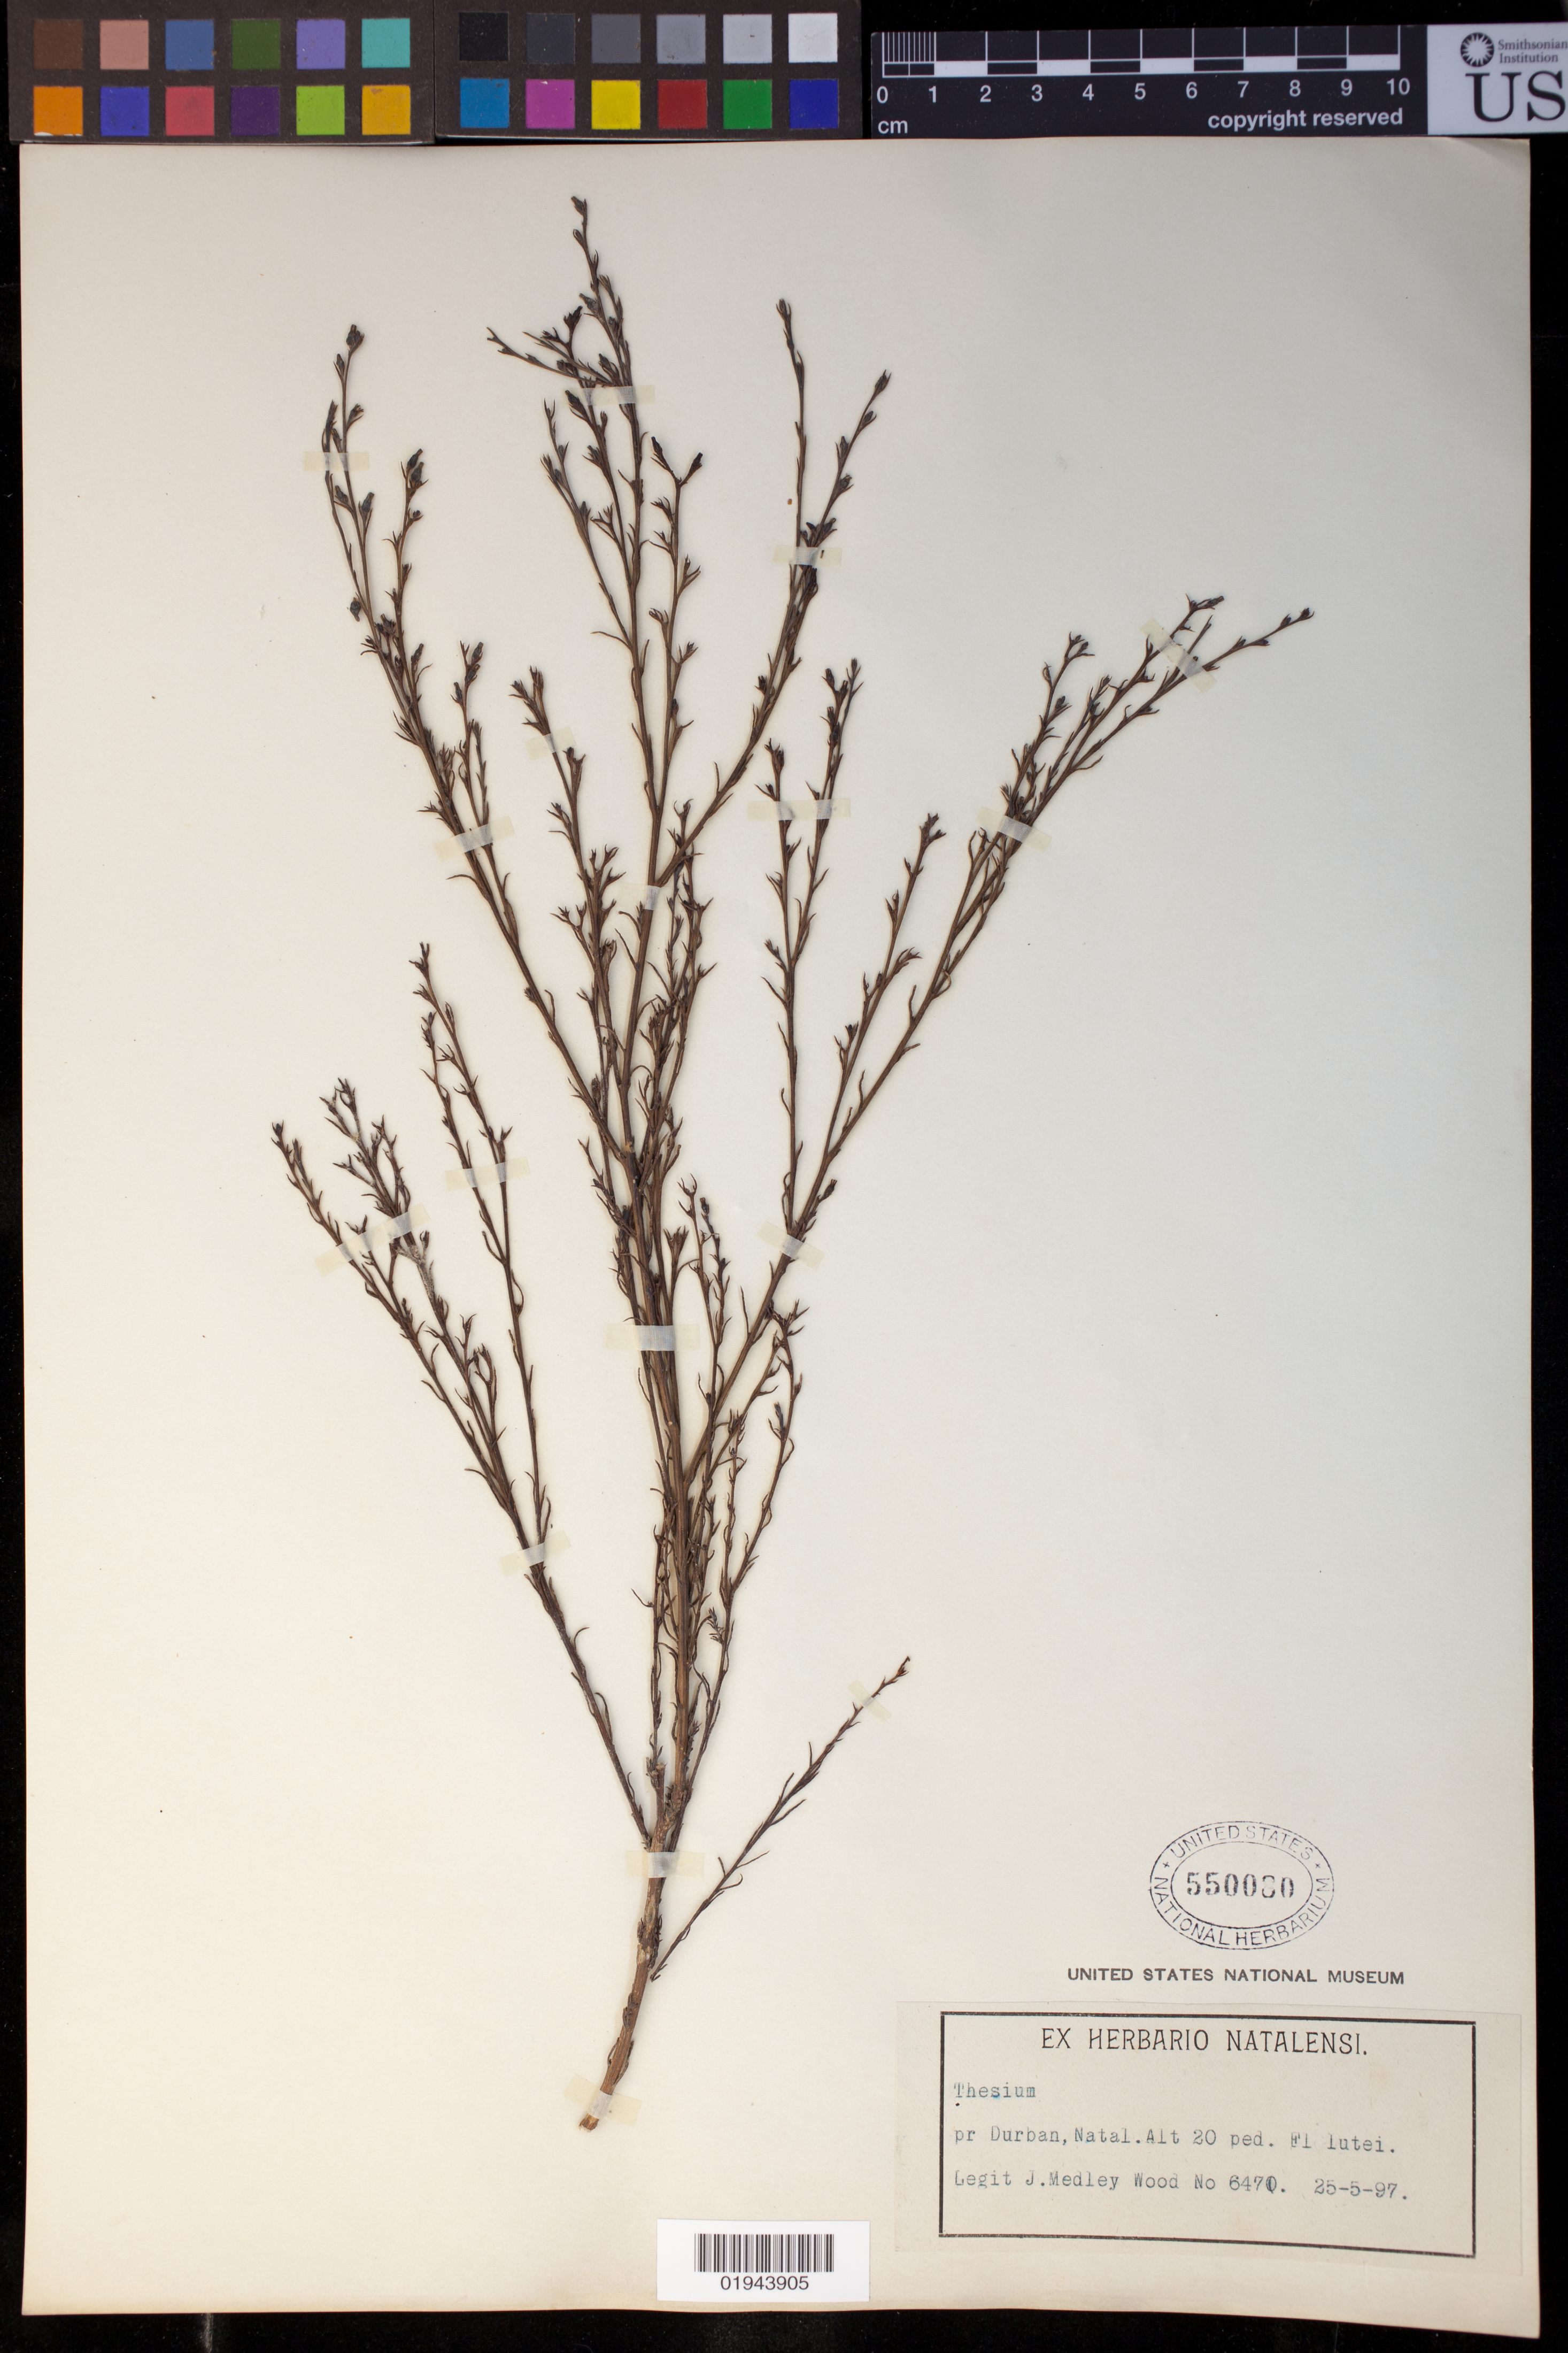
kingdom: Plantae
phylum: Tracheophyta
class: Magnoliopsida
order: Santalales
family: Thesiaceae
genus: Thesium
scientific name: Thesium sp.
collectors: J. M. Wood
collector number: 6470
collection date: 1897-05-25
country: South Africa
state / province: KwaZulu-Natal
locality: pr Durban, Natal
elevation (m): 6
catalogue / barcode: US 550080